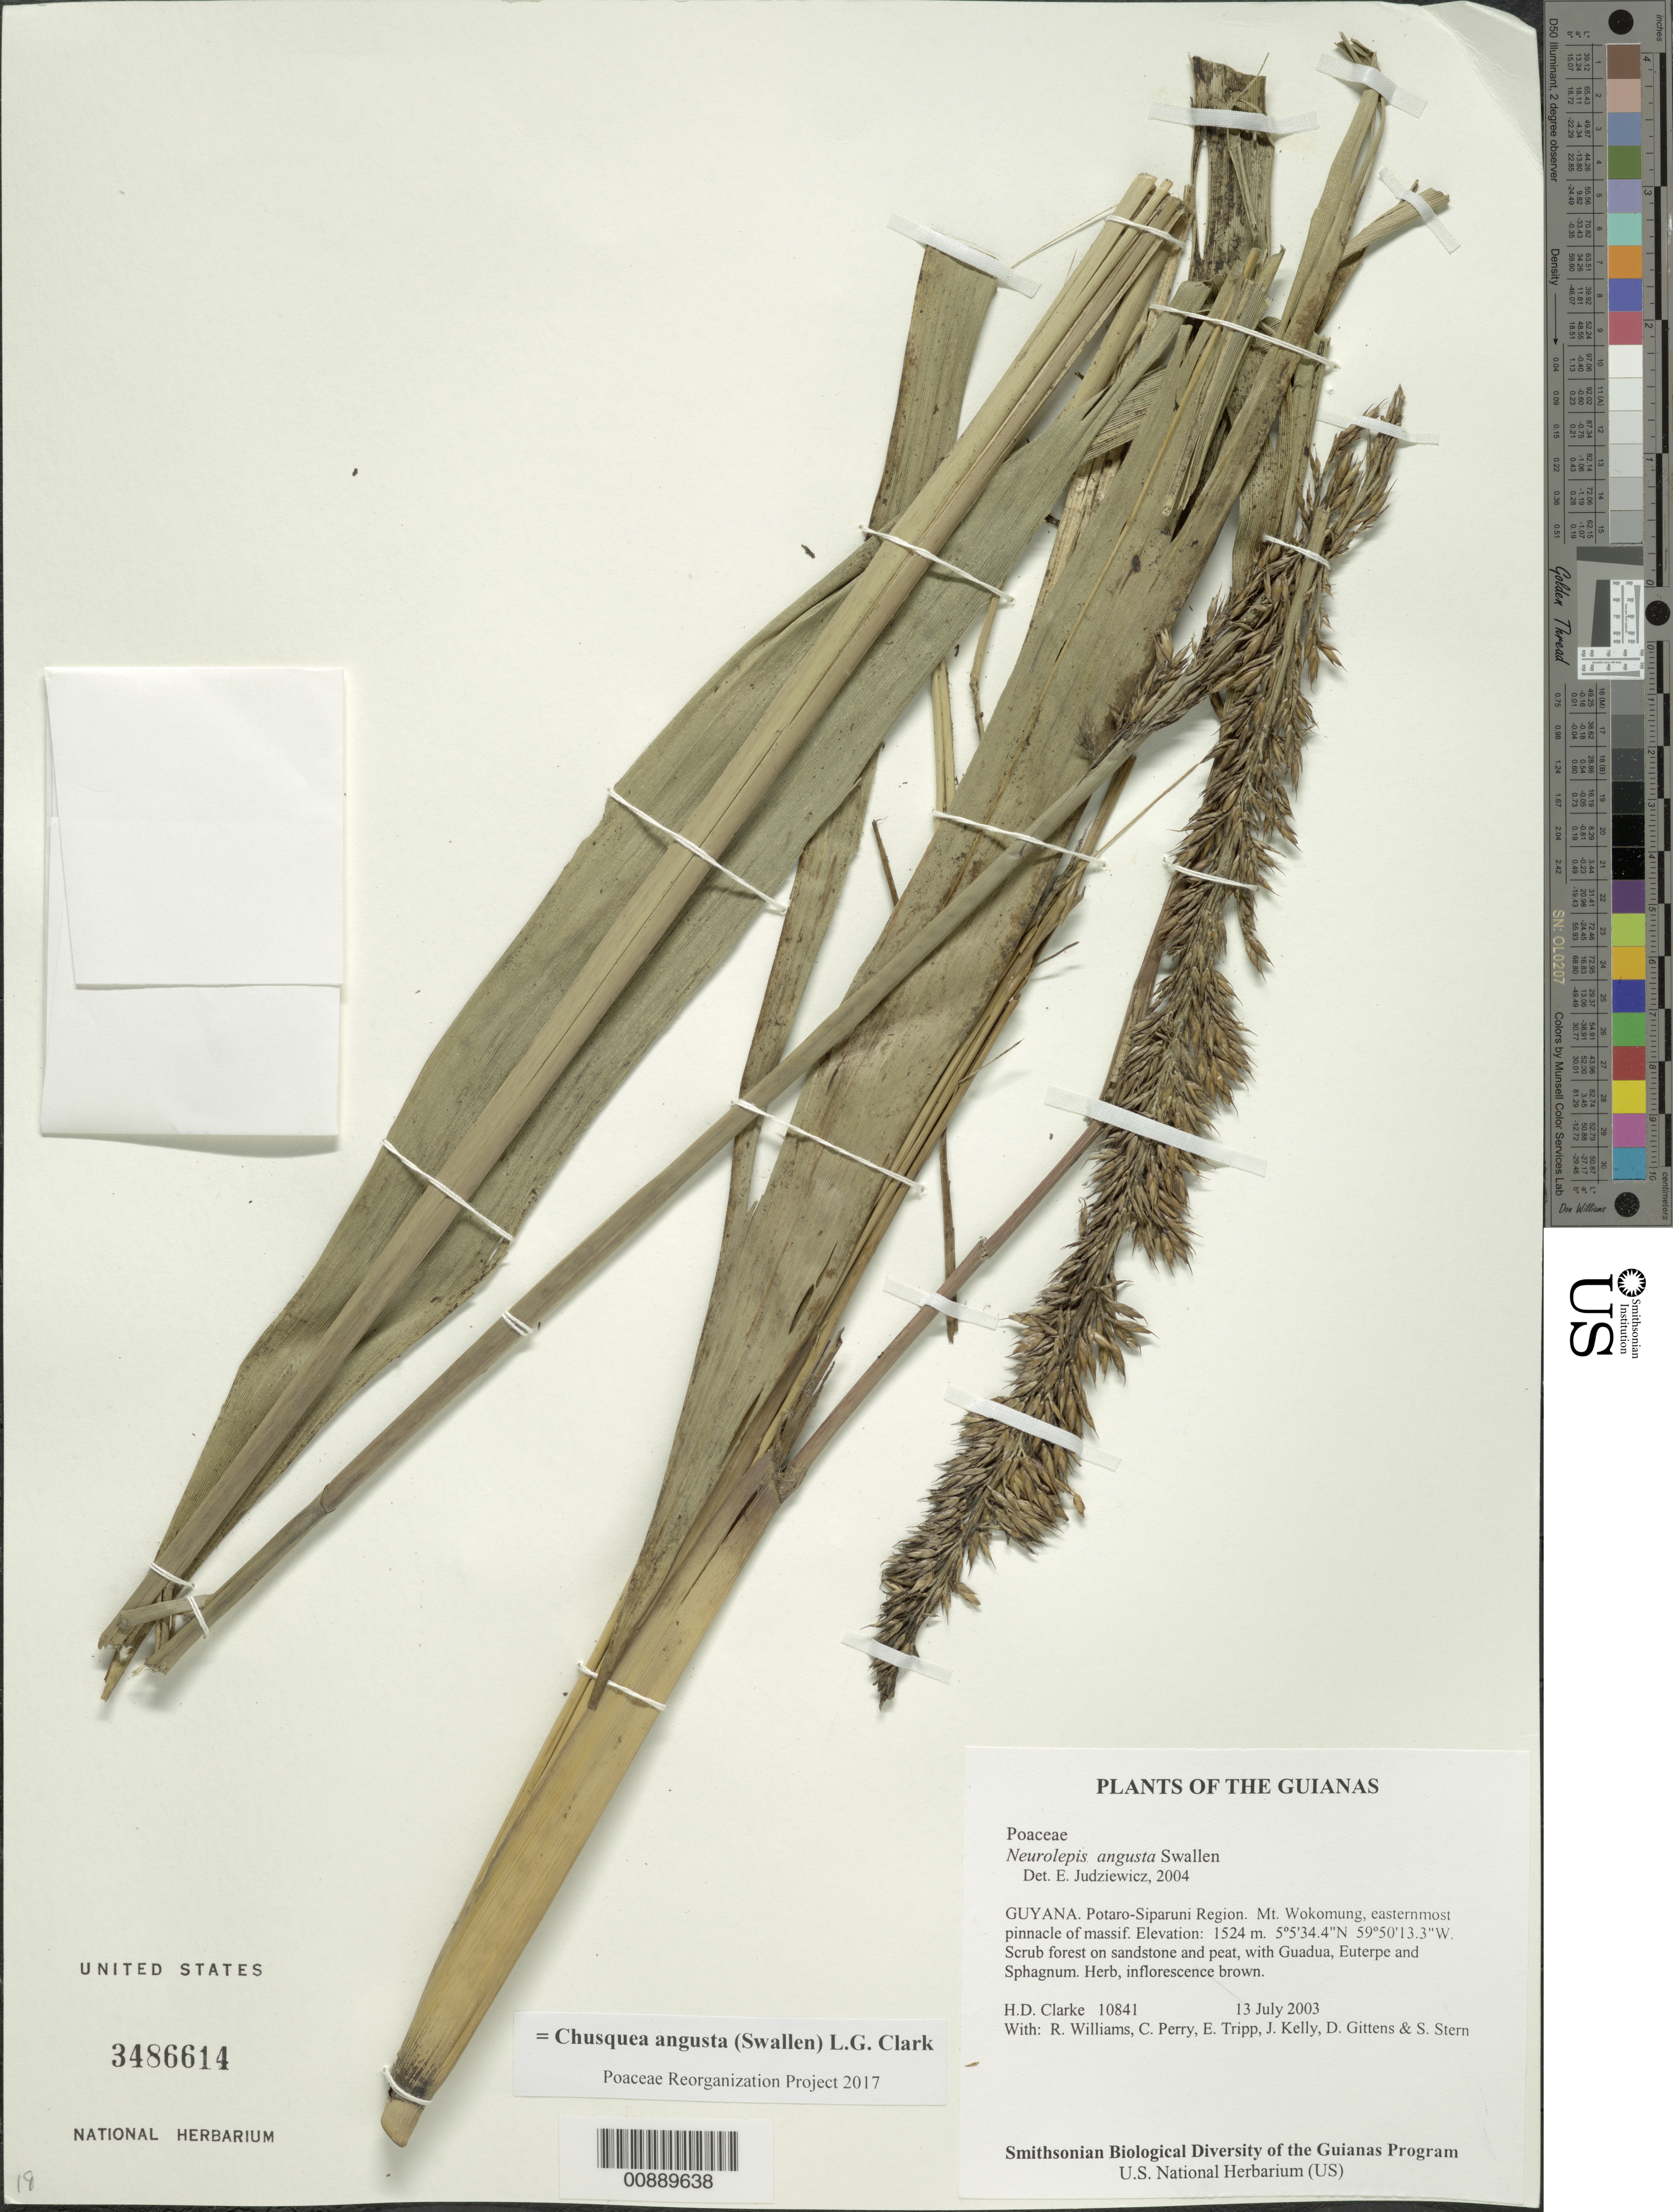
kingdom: Plantae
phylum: Tracheophyta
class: Liliopsida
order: Poales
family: Poaceae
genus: Chusquea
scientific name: Chusquea angusta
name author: (Swallen) L.G. Clark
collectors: H. D. Clarke, R. Williams, C. Perry, E. Tripp, J. Kelly, D. Gittens & S. R. Stern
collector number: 10841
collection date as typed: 13 July 2003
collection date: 2003-07-13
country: Guyana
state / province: Potaro-Siparuni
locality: Mt. Wokomung, easternmost pinnacle of massif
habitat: Scrub forest on sandstone and peat, with Guadua, Euterpe and Sphagnum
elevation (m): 1524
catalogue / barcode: US 3486614